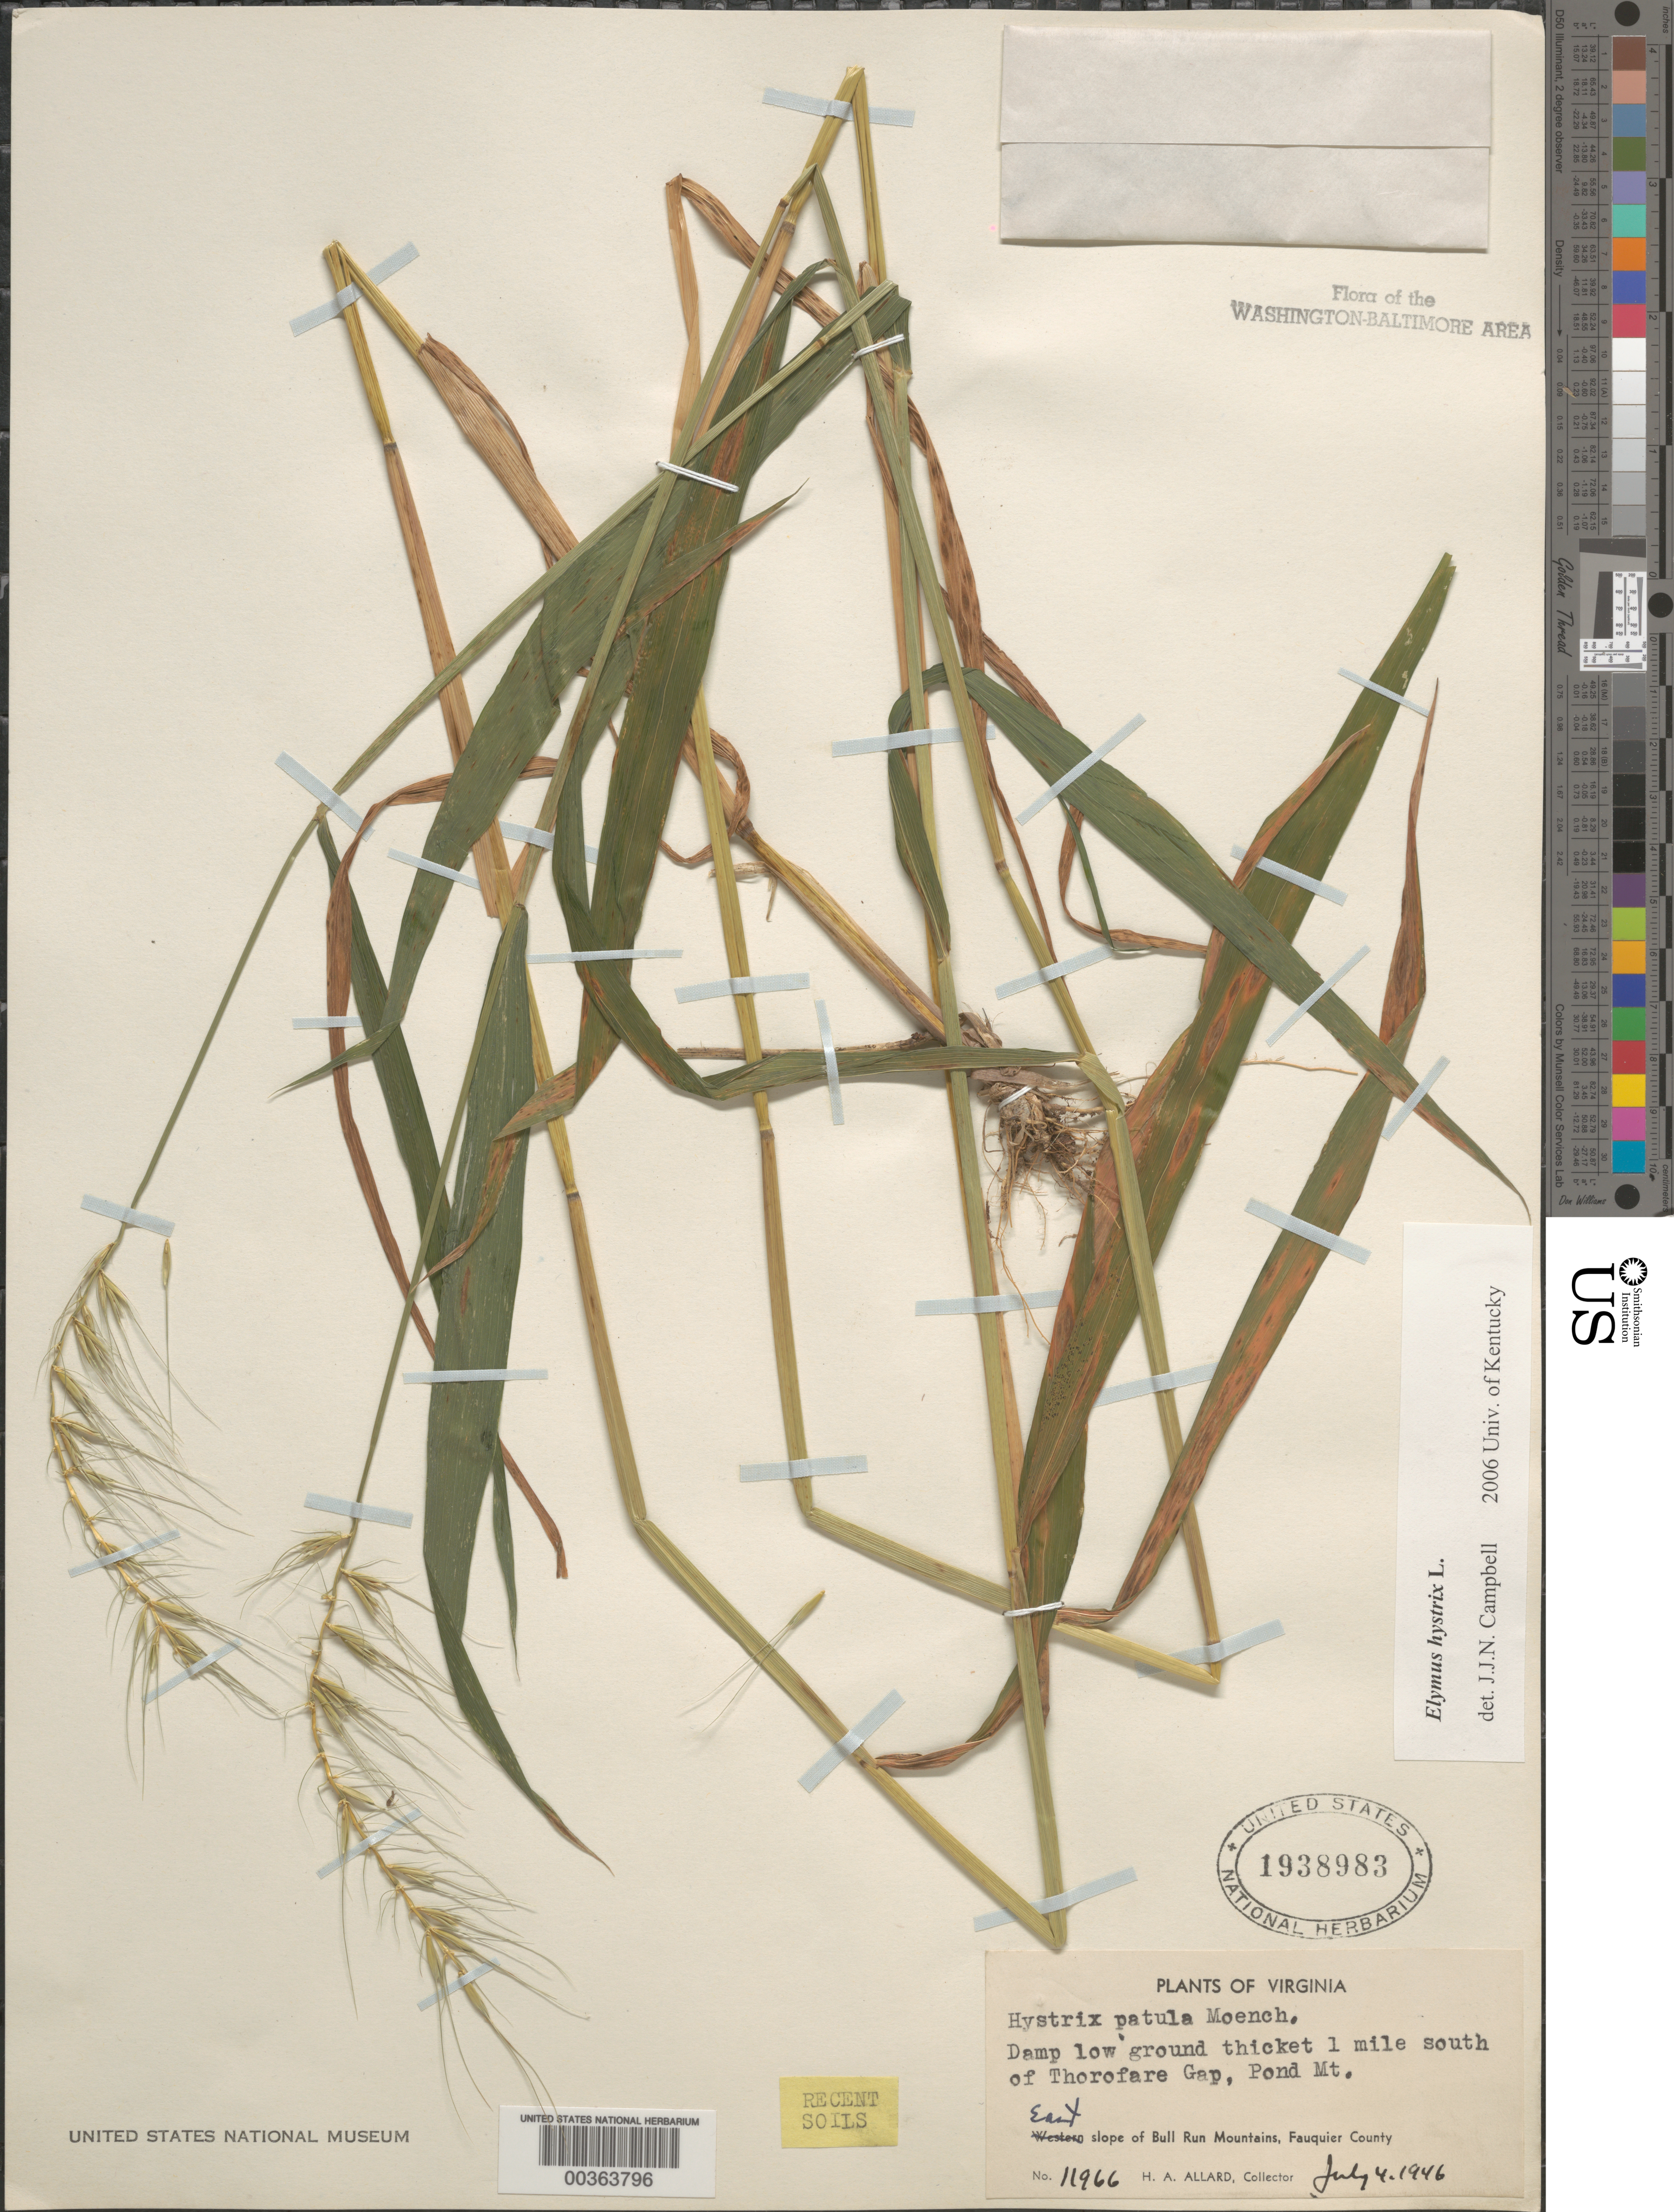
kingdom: Plantae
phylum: Tracheophyta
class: Liliopsida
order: Poales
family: Poaceae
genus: Elymus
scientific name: Elymus hystrix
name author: L.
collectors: H. A. Allard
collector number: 11966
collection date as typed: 04 Jul 1946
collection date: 1946-07-04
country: United States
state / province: Virginia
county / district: Fauquier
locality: South of Thorofare Gap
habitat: Damp low ground thicket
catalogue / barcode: US 1938983